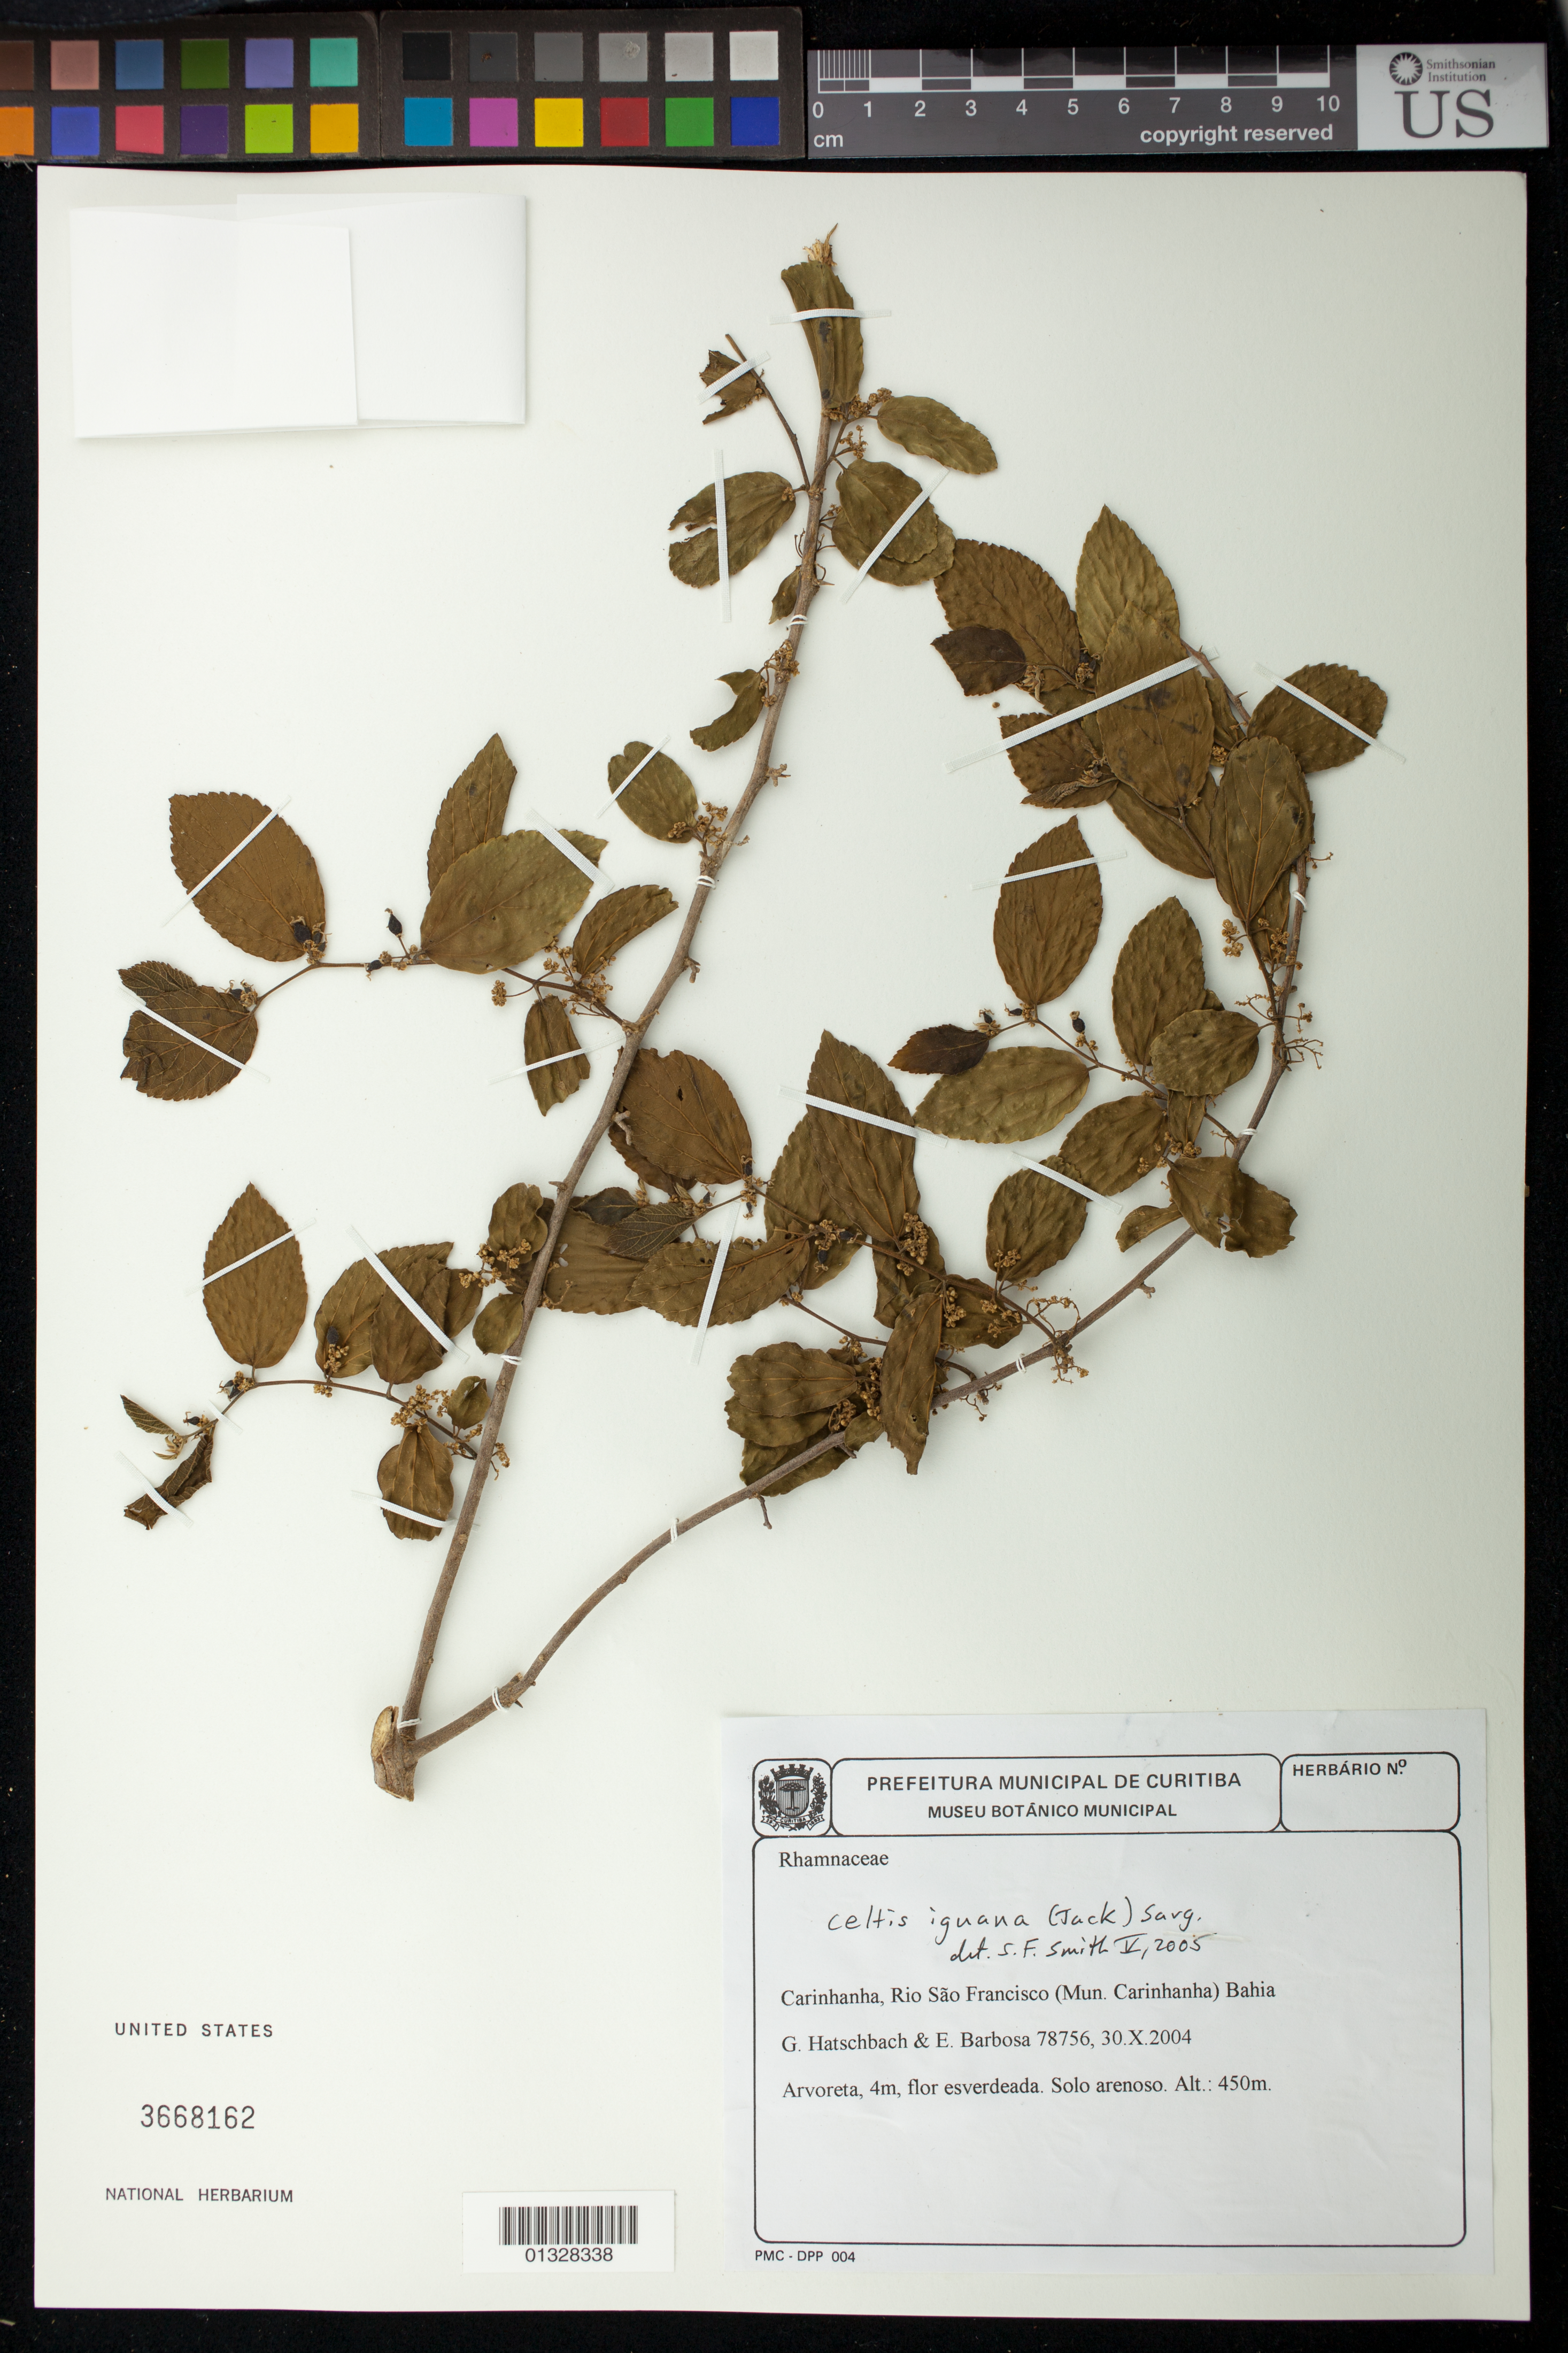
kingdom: Plantae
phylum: Tracheophyta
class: Magnoliopsida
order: Rosales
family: Cannabaceae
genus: Celtis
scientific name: Celtis iguanaea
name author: (Jacq.) Sarg.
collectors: G. Hatschbach & E. Barbosa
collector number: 78756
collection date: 2004-10-30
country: Brazil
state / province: Bahia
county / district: Carinhanha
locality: Rio São Francisco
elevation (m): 450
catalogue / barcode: US 3668162